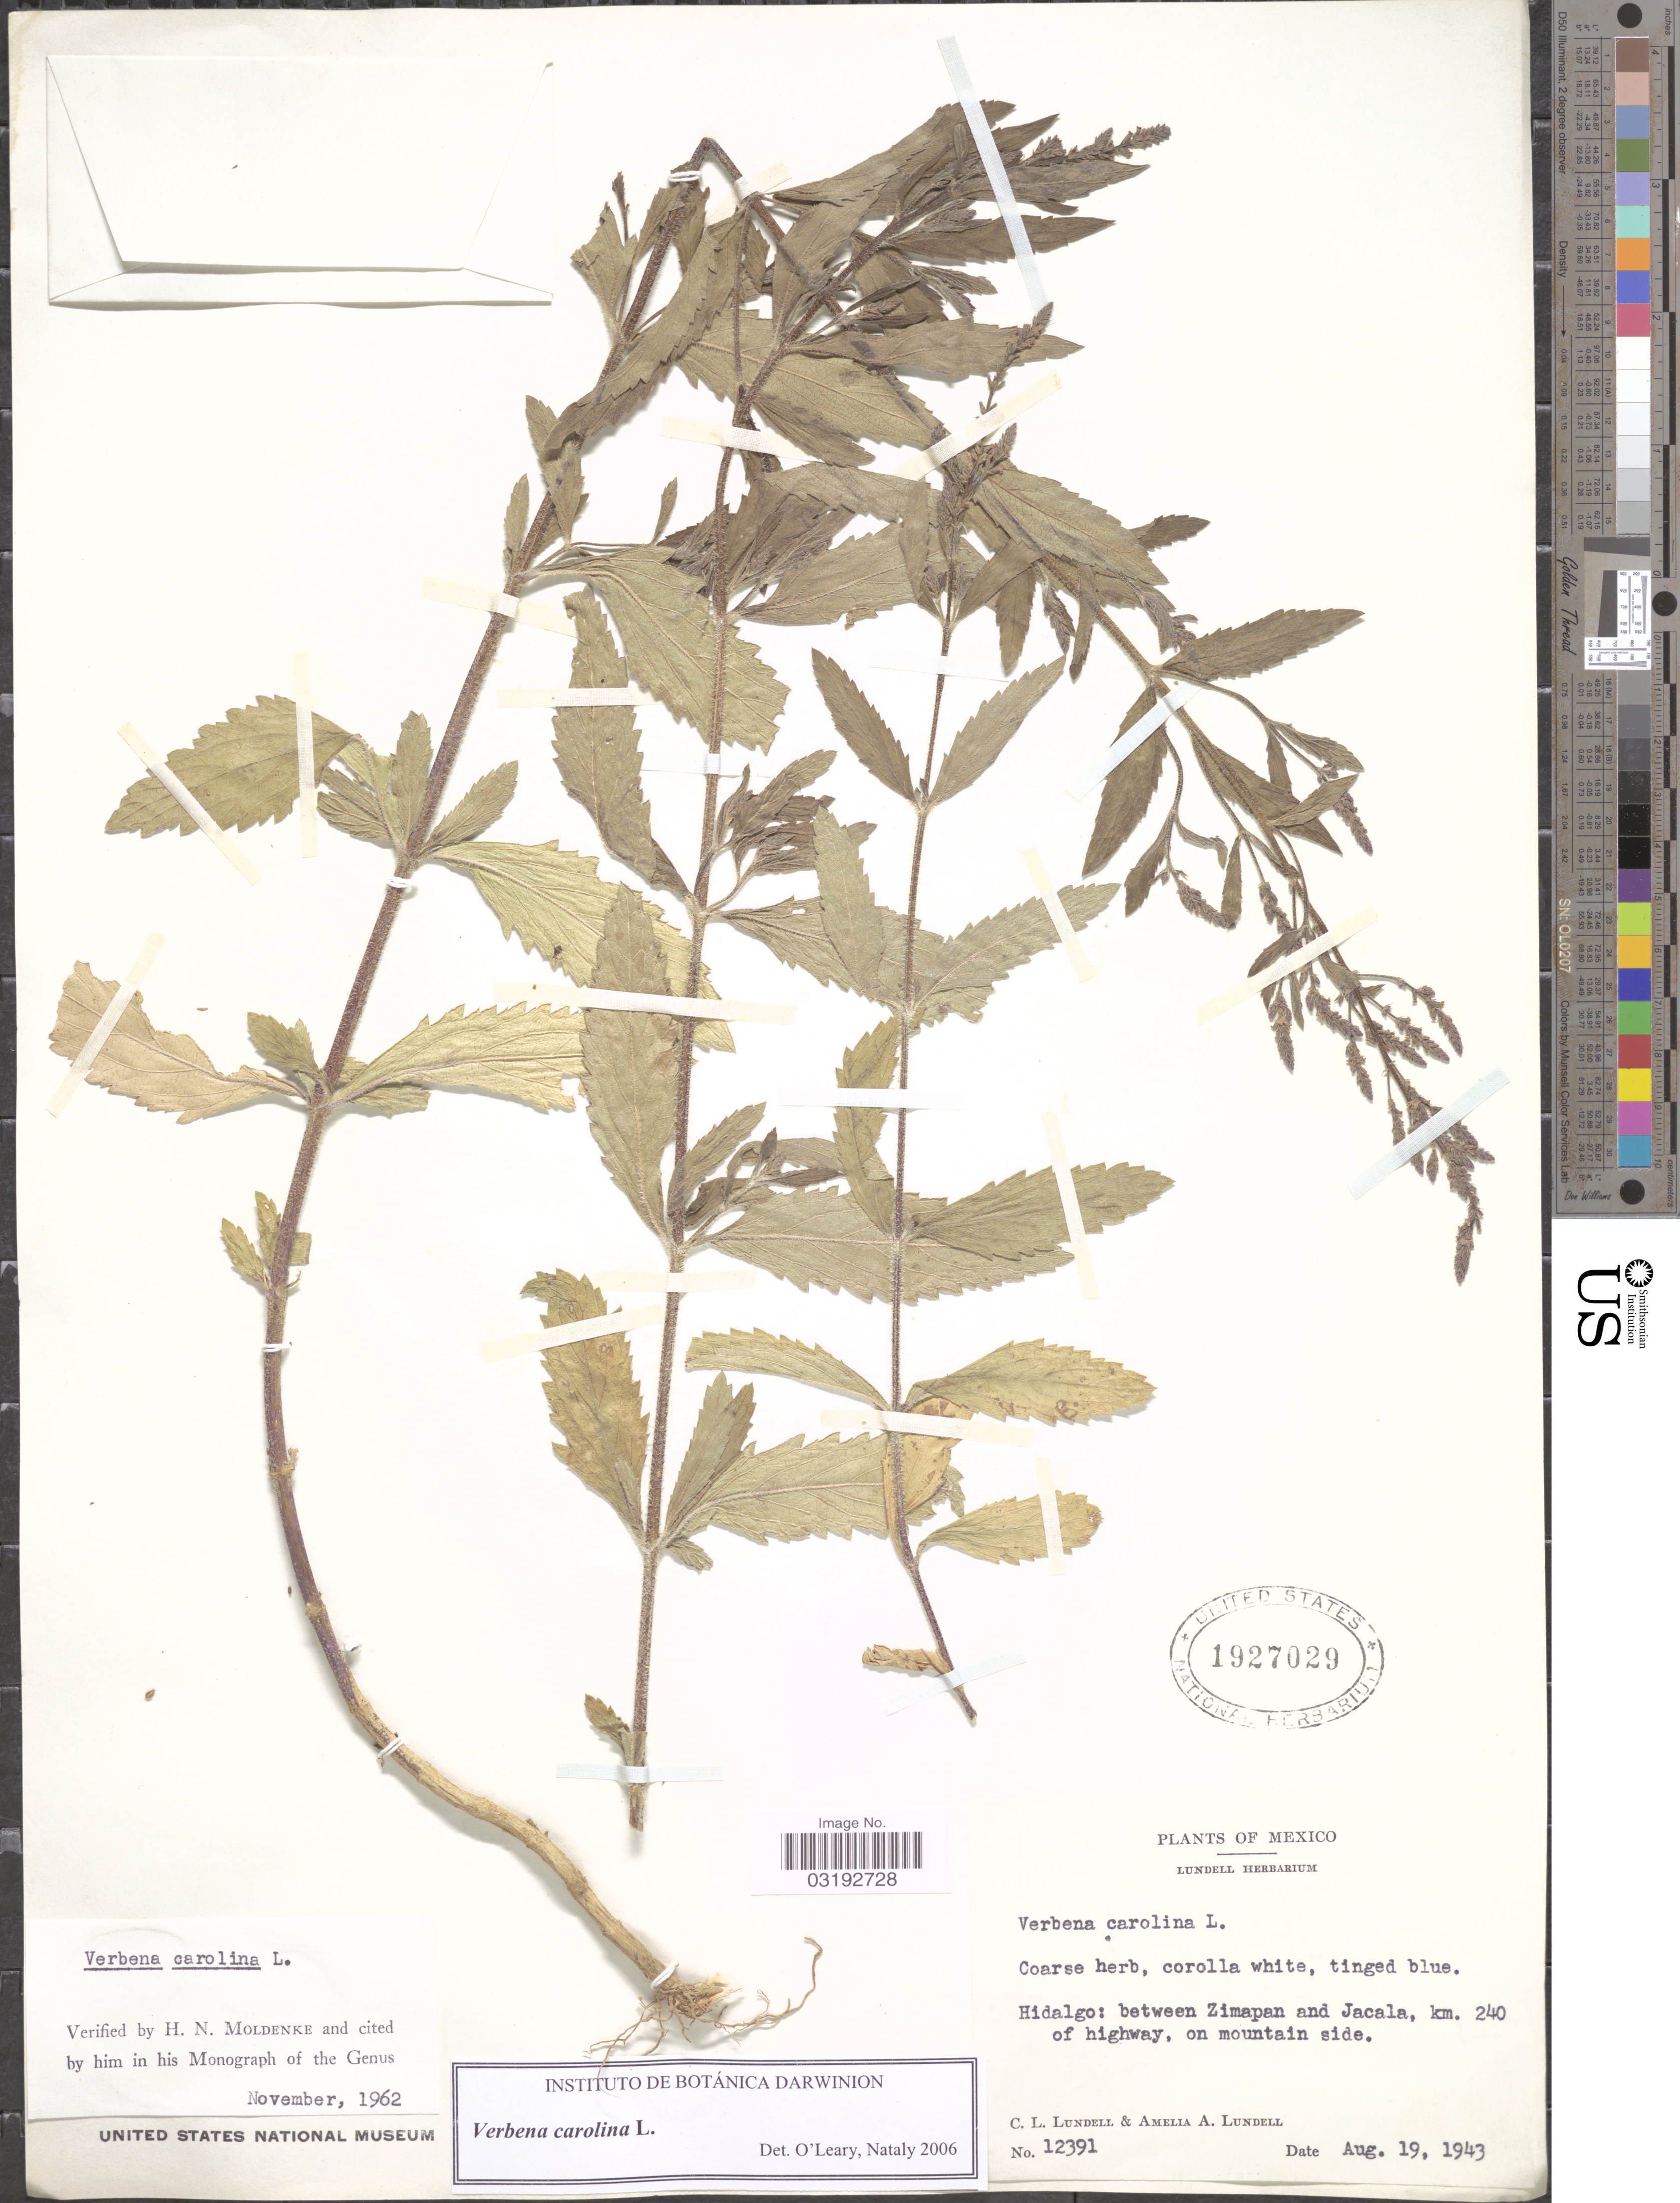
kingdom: Plantae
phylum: Tracheophyta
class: Magnoliopsida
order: Lamiales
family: Verbenaceae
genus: Verbena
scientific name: Verbena carolina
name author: L.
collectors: C. L. Lundell & A. A. Lundell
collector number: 12391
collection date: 1943-08-19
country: Mexico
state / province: Hidalgo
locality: Between Zimapan and Jacala, km. 240 of highway, on mountain side.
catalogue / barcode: US 1927029